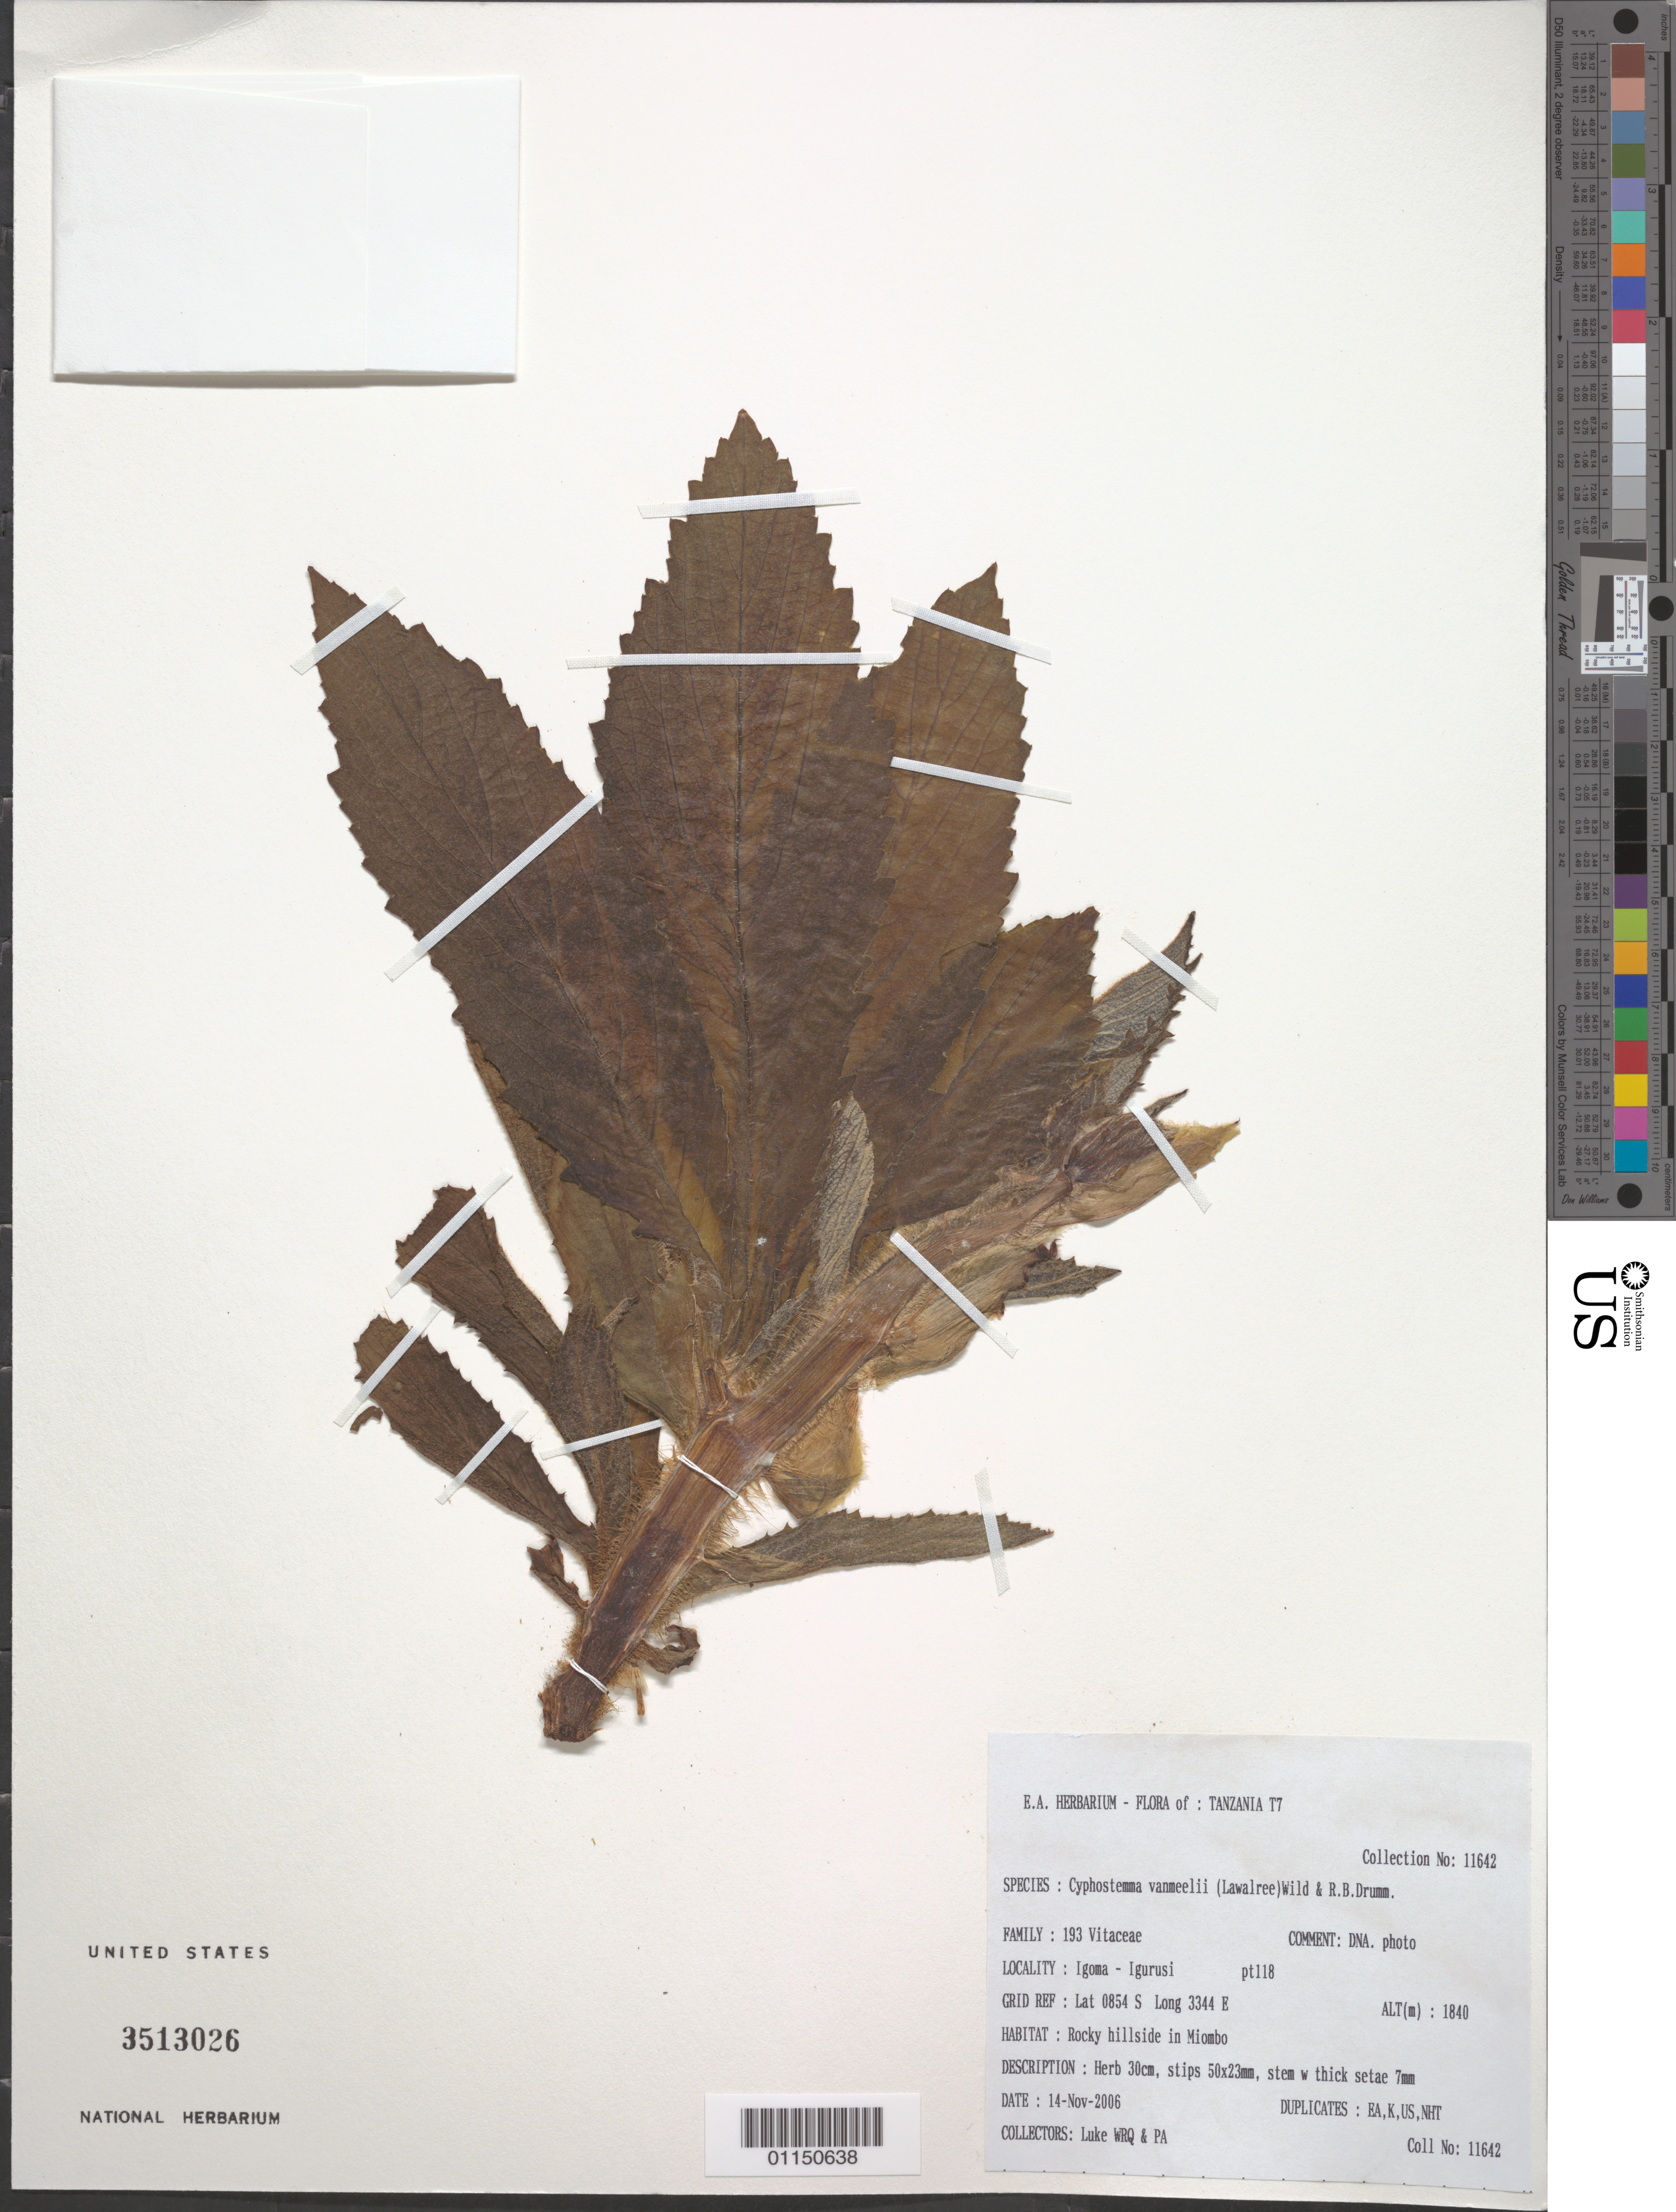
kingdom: Plantae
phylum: Tracheophyta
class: Magnoliopsida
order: Vitales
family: Vitaceae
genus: Cyphostemma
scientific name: Cyphostemma vanmeelii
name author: (Lawalrée) Wild & R.B. Drumm.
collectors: Q. Luke & P. Luke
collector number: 11642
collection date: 2006-11-14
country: Tanzania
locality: Igoma - Igurusi. Pt118.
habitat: Rocky hillside in Miombo. Herb.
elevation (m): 1840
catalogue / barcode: US 3513026